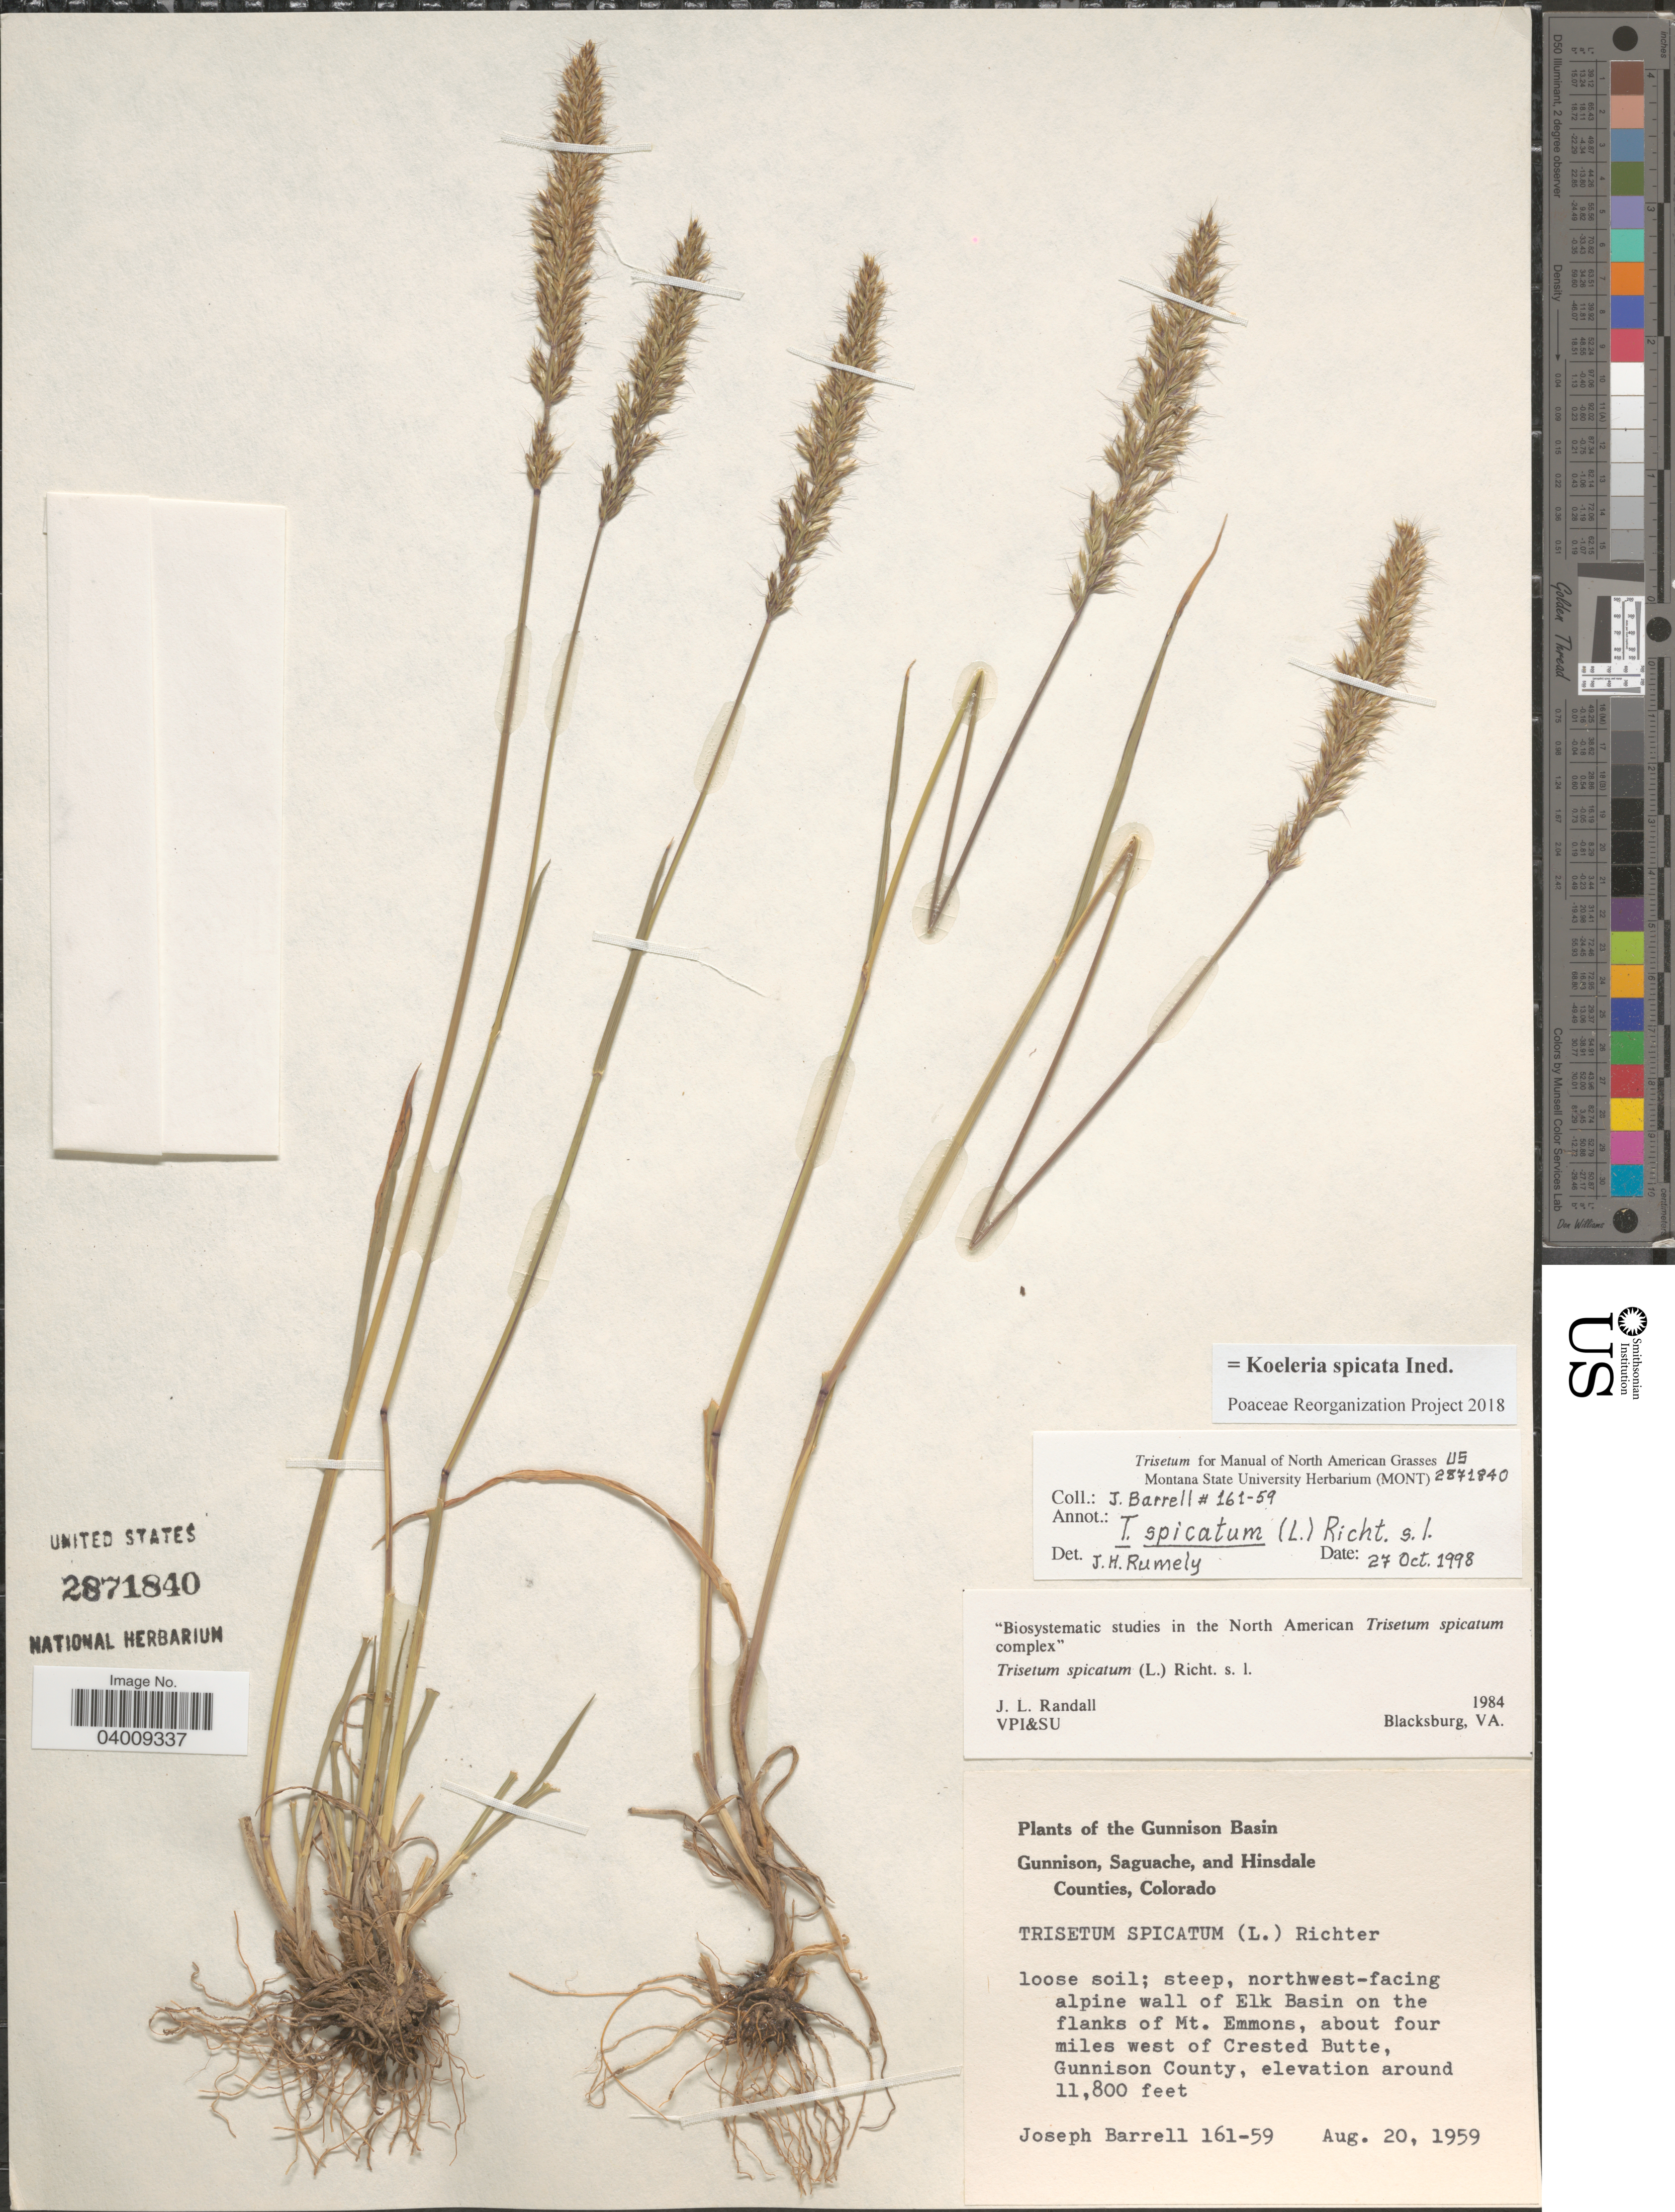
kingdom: Plantae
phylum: Tracheophyta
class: Liliopsida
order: Poales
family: Poaceae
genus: Koeleria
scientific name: Koeleria spicata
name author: (L.) Barberá et al.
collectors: J. Barrell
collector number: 161-59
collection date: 1959-08-20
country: United States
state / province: Colorado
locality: The Gunnison Basin. Northwest-facing alpine wall of Elk Basin on the flanks of Mt. Emmons, about four miles west of Crested Butte, Gunnison County.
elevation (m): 3597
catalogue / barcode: US 2871840